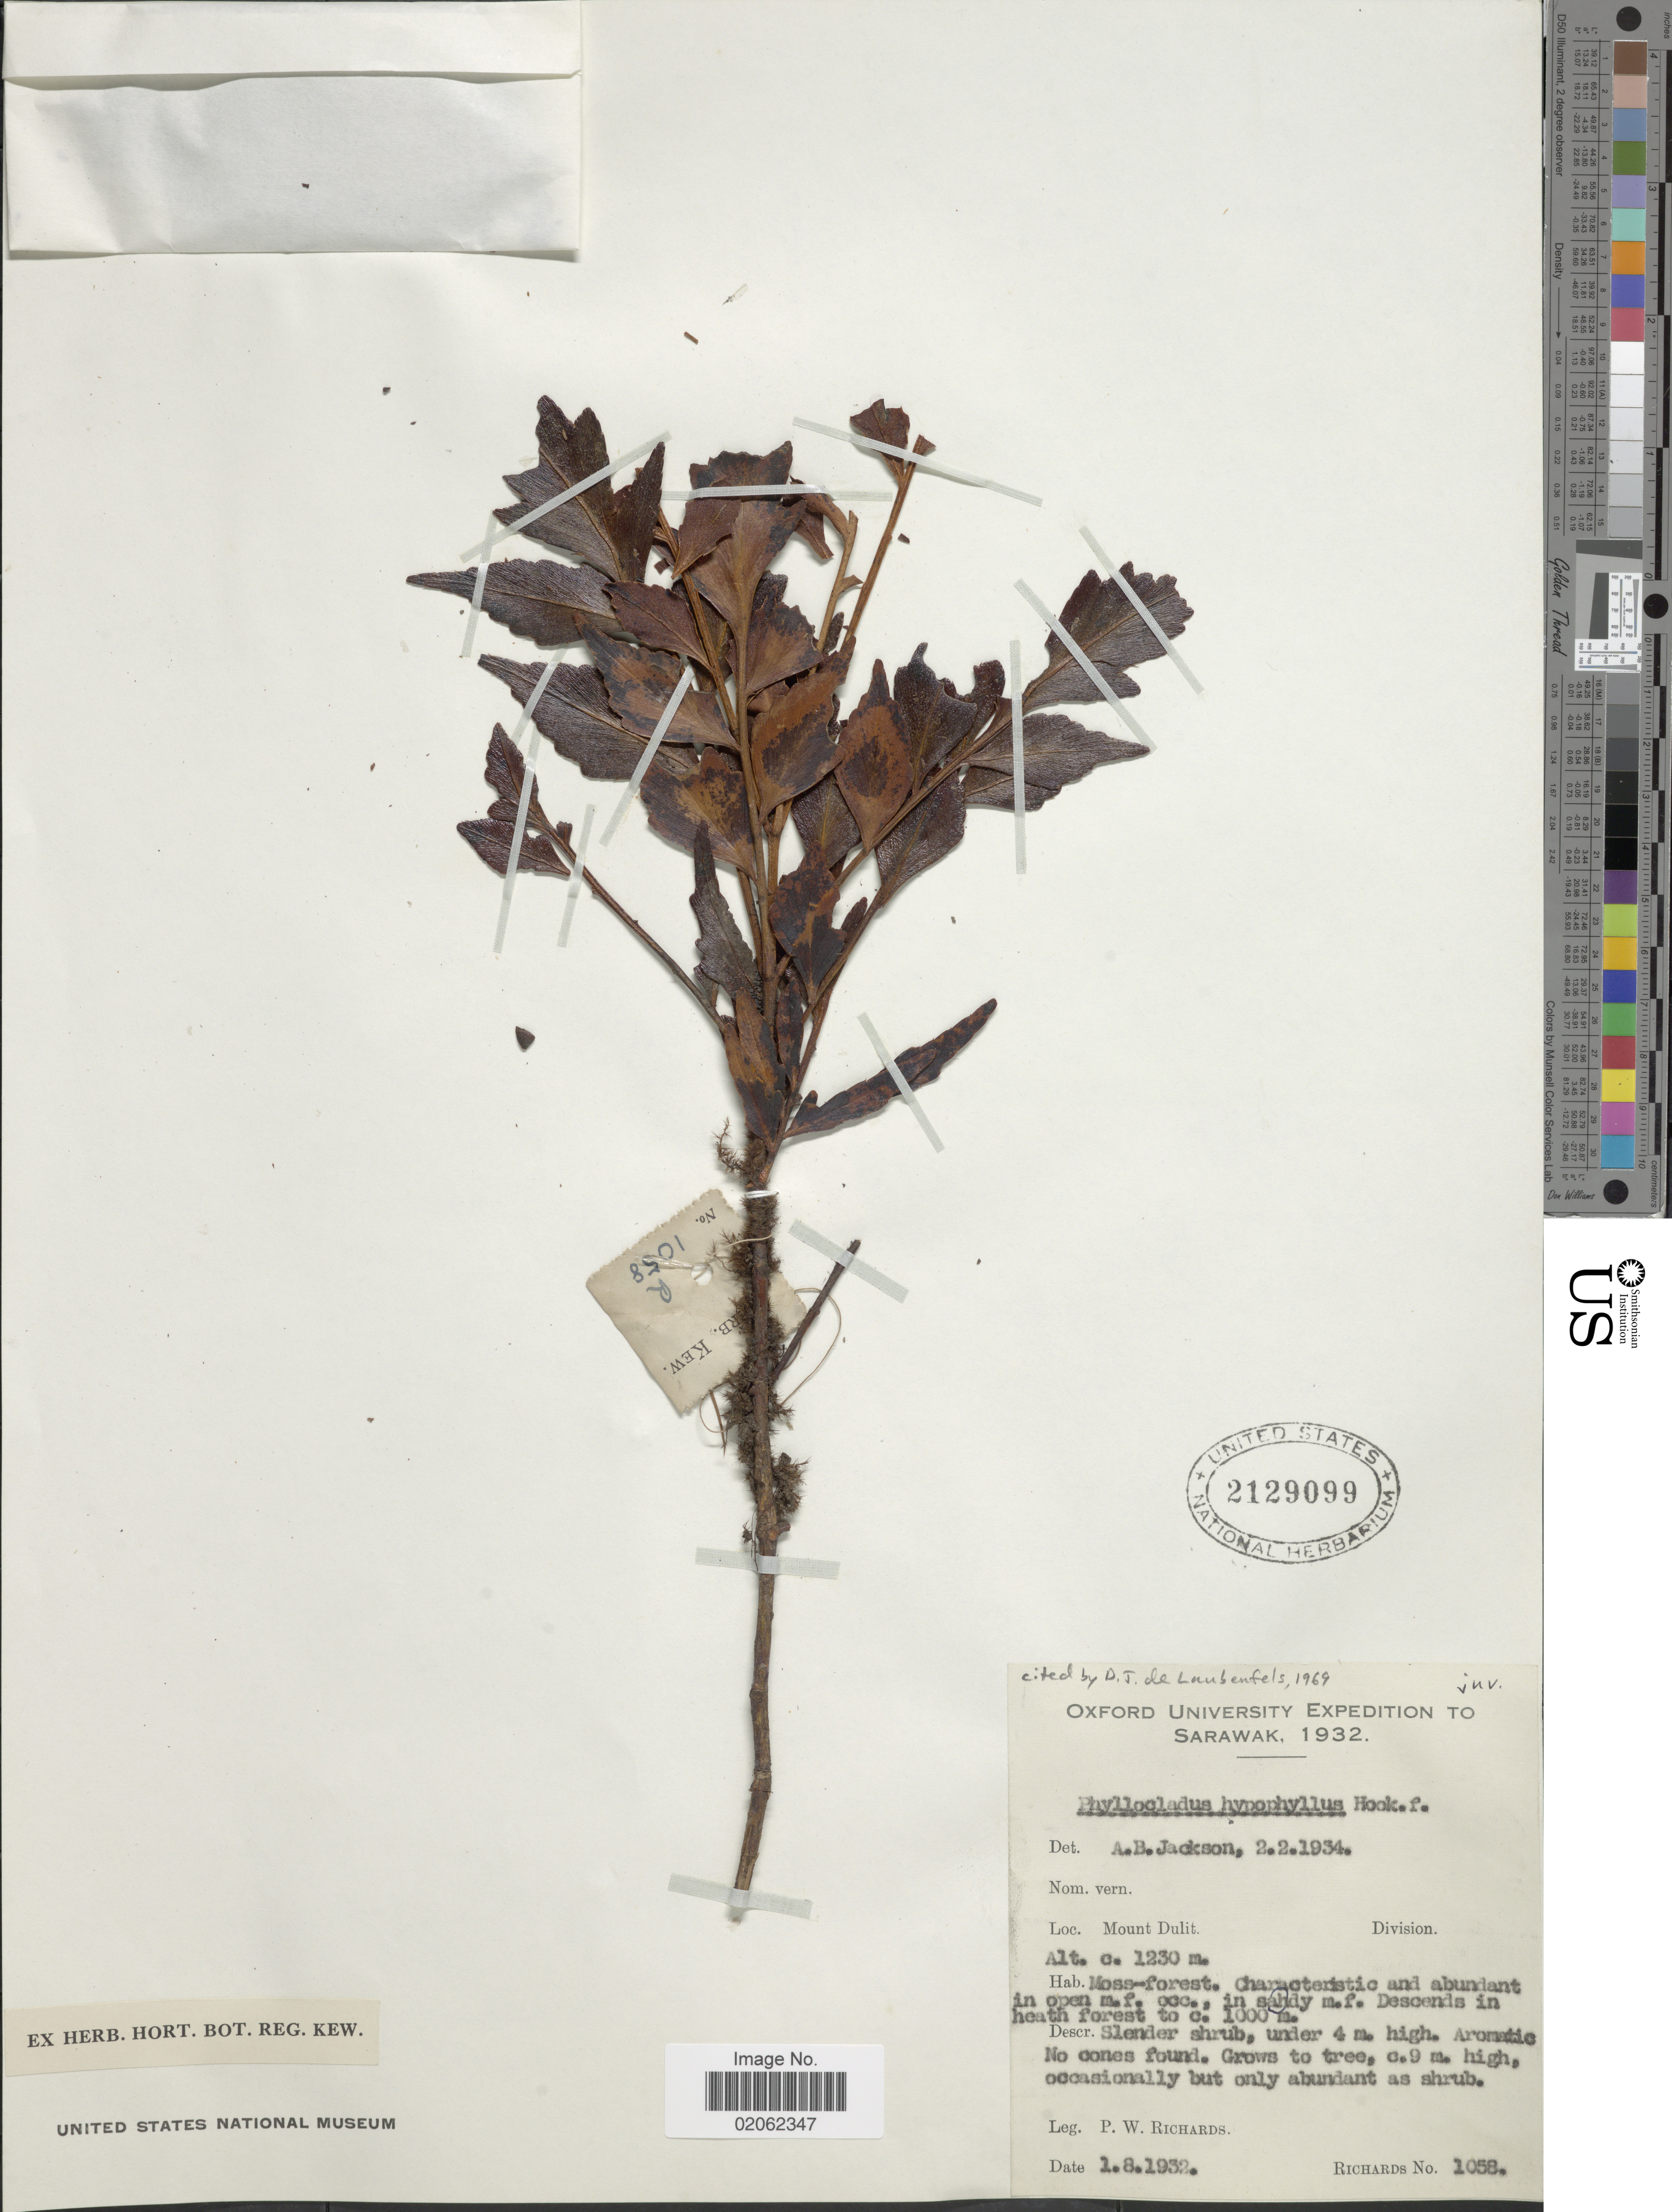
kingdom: Plantae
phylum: Tracheophyta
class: Pinopsida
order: Pinales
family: Phyllocladaceae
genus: Phyllocladus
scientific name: Phyllocladus hypophyllus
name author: Hook. f.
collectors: P. Richards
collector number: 1058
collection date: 1932-08-01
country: Malaysia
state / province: Sarawak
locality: Mount Dulit, Division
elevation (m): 1230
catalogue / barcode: US 2129099